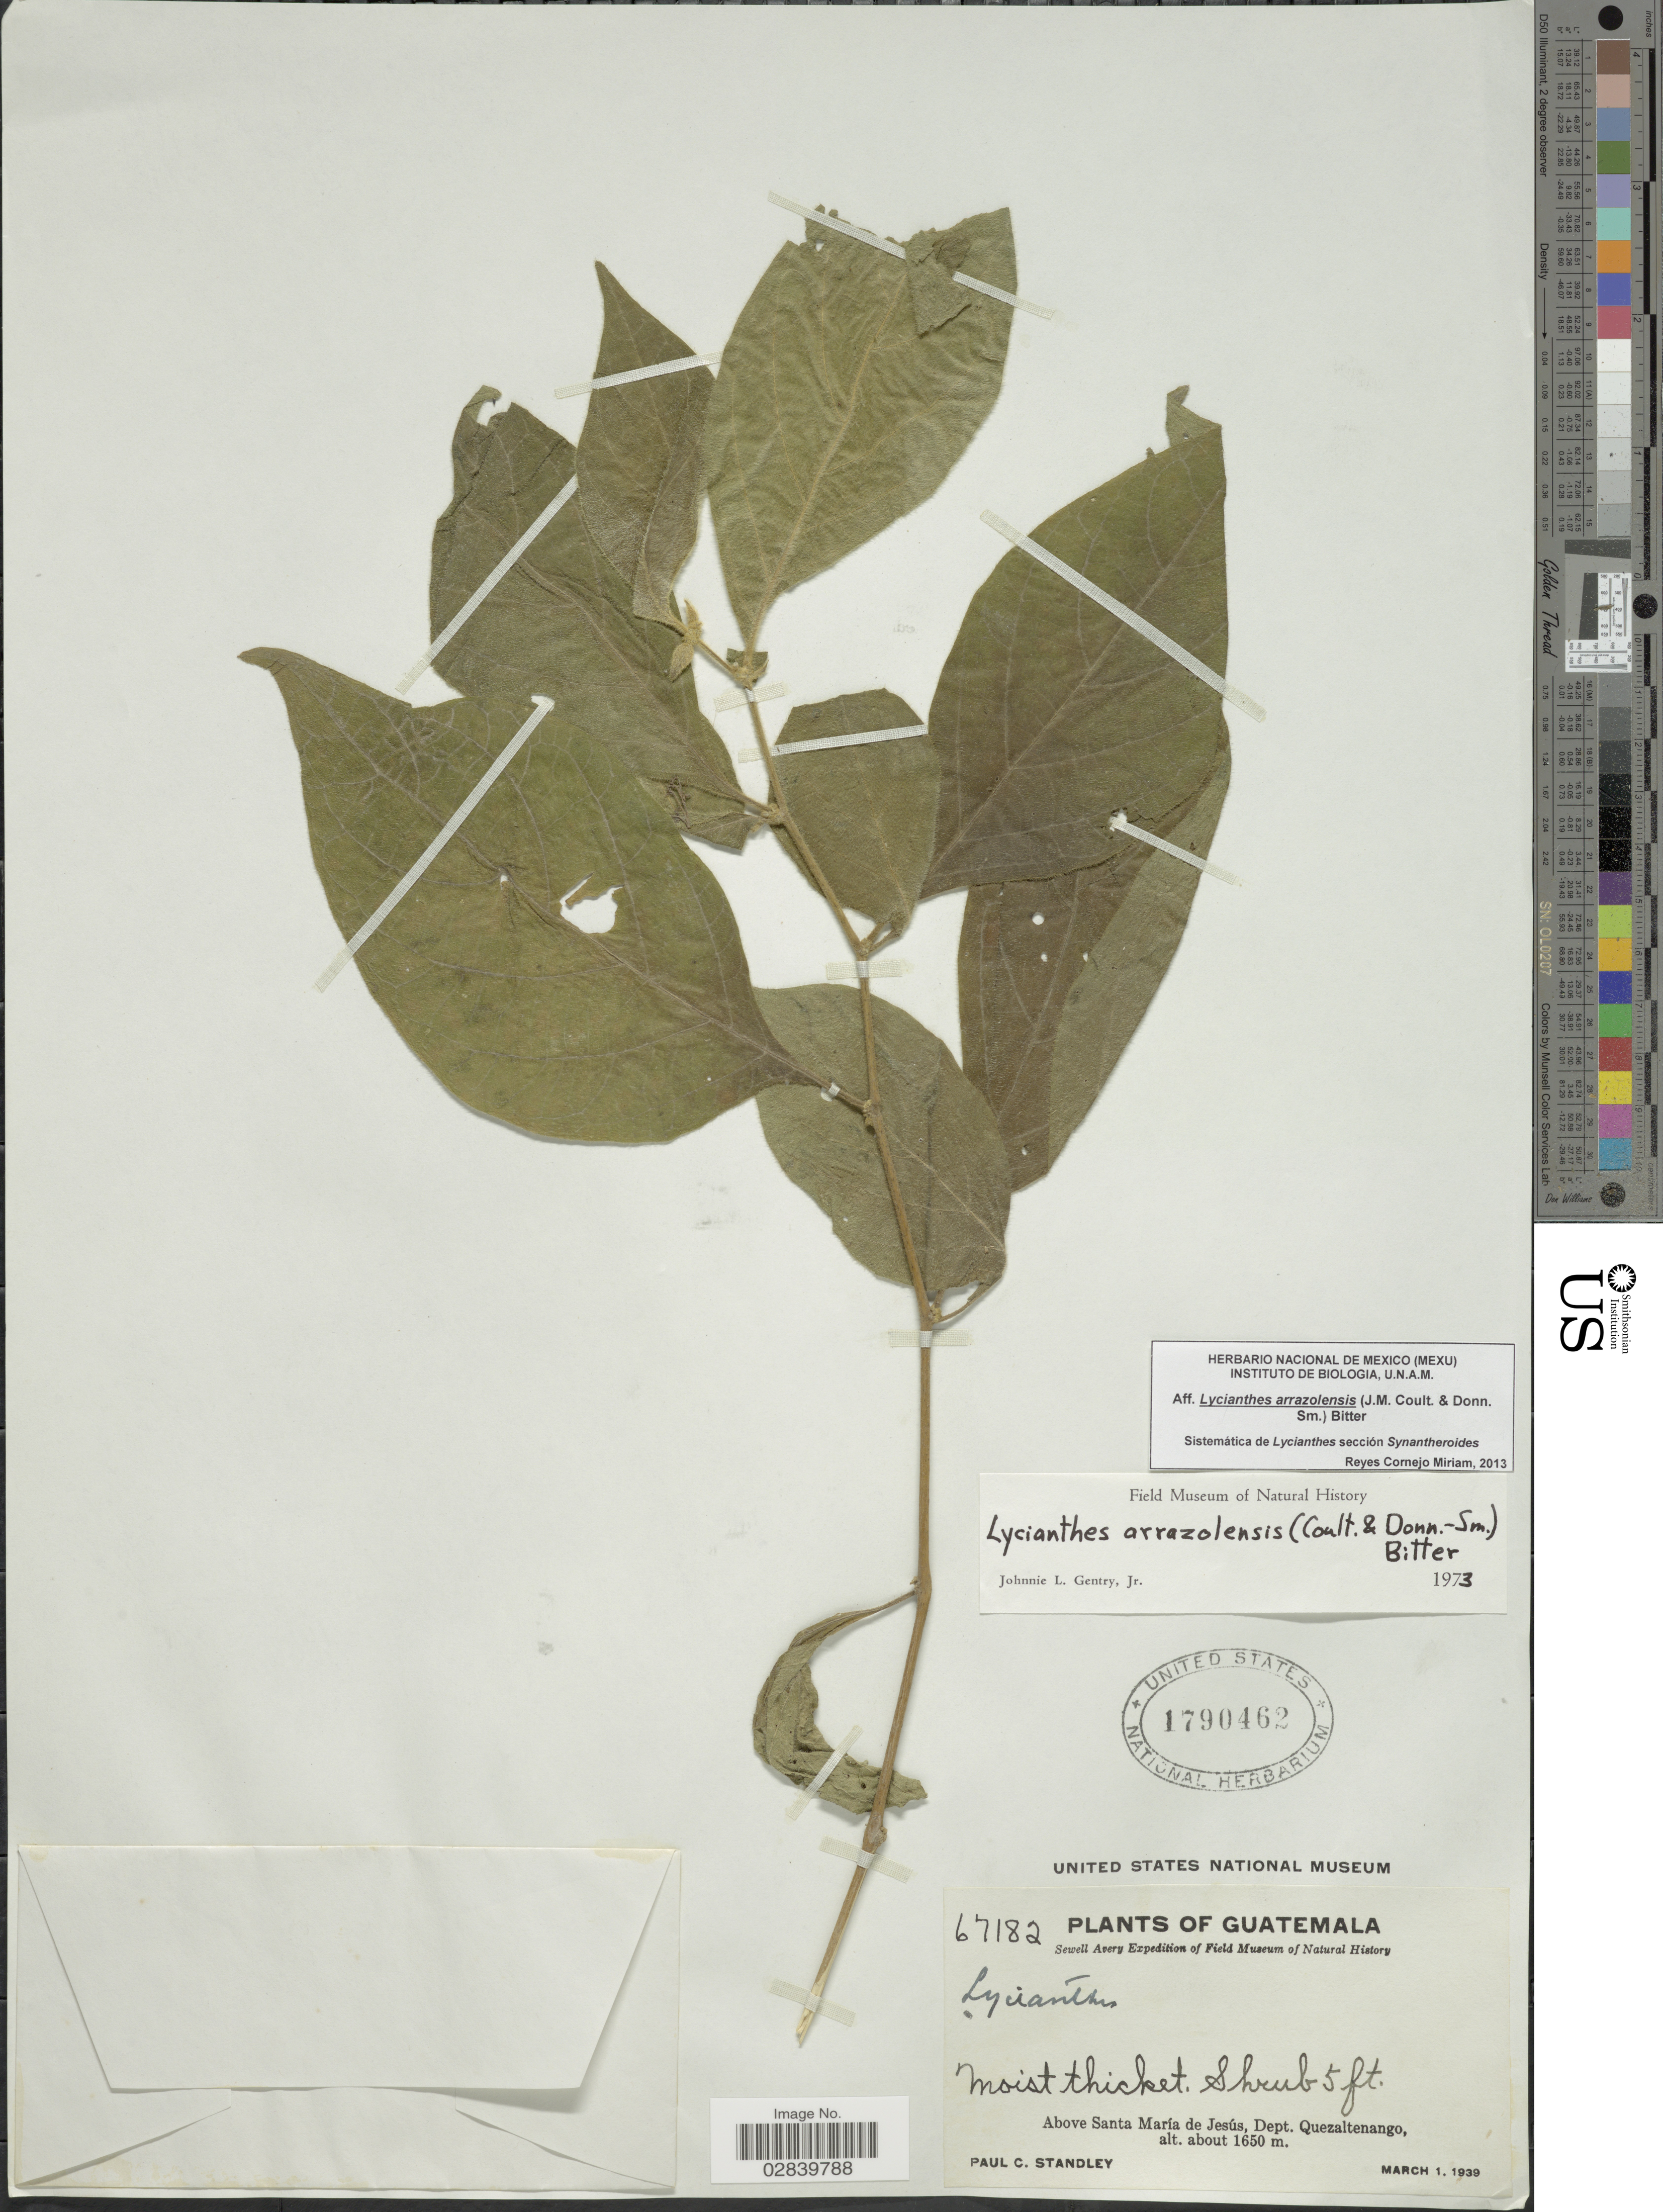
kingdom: Plantae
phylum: Tracheophyta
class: Magnoliopsida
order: Solanales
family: Solanaceae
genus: Lycianthes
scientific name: Lycianthes arrazolensis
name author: (J.M. Coult. & Donn. Sm.) Bitter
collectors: P. C. Standley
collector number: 67182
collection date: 1939-03-01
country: Guatemala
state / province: Quetzaltenango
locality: Above Santa María de Jesús, Dept. Quezaltenango.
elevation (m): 1650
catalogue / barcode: US 1790462